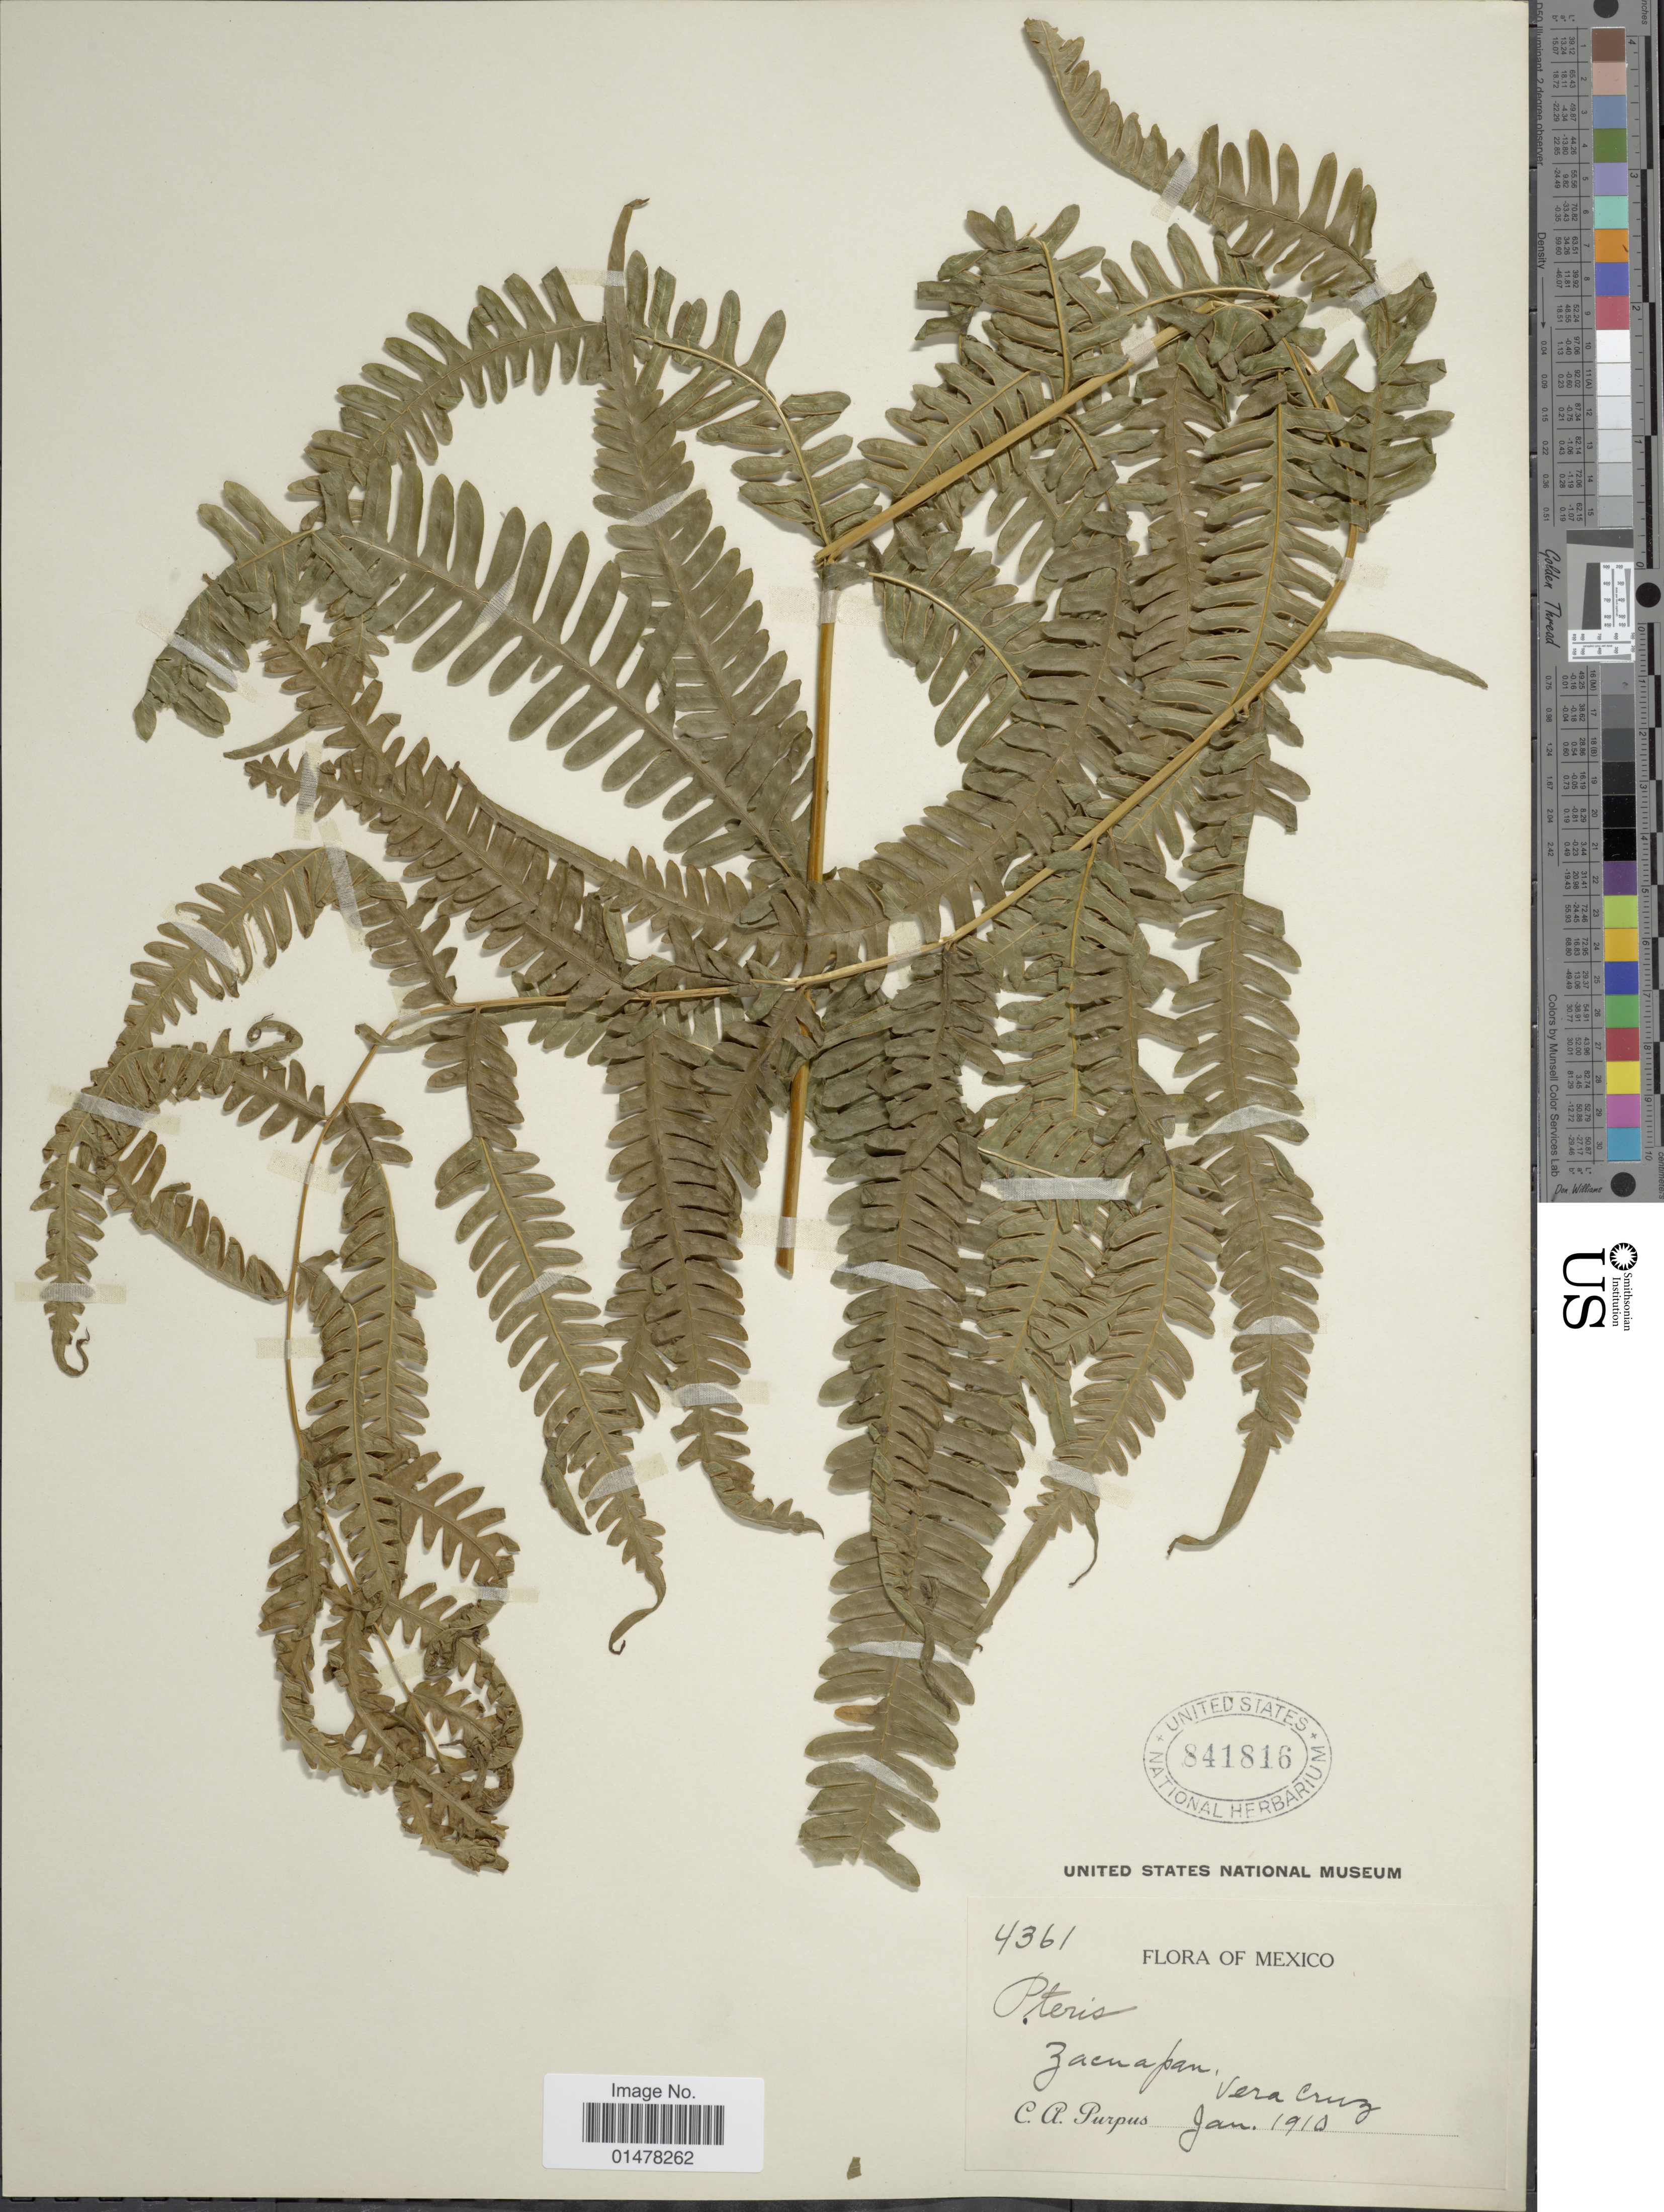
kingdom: Plantae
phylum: Tracheophyta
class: Polypodiopsida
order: Polypodiales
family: Pteridaceae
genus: Pteris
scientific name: Pteris quadriaurita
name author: Retz.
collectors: C. A. Purpus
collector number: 4361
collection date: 1910-01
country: Mexico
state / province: Veracruz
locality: Flora of Mexico, Zacuapan, Vera Cruz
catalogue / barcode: US 841816